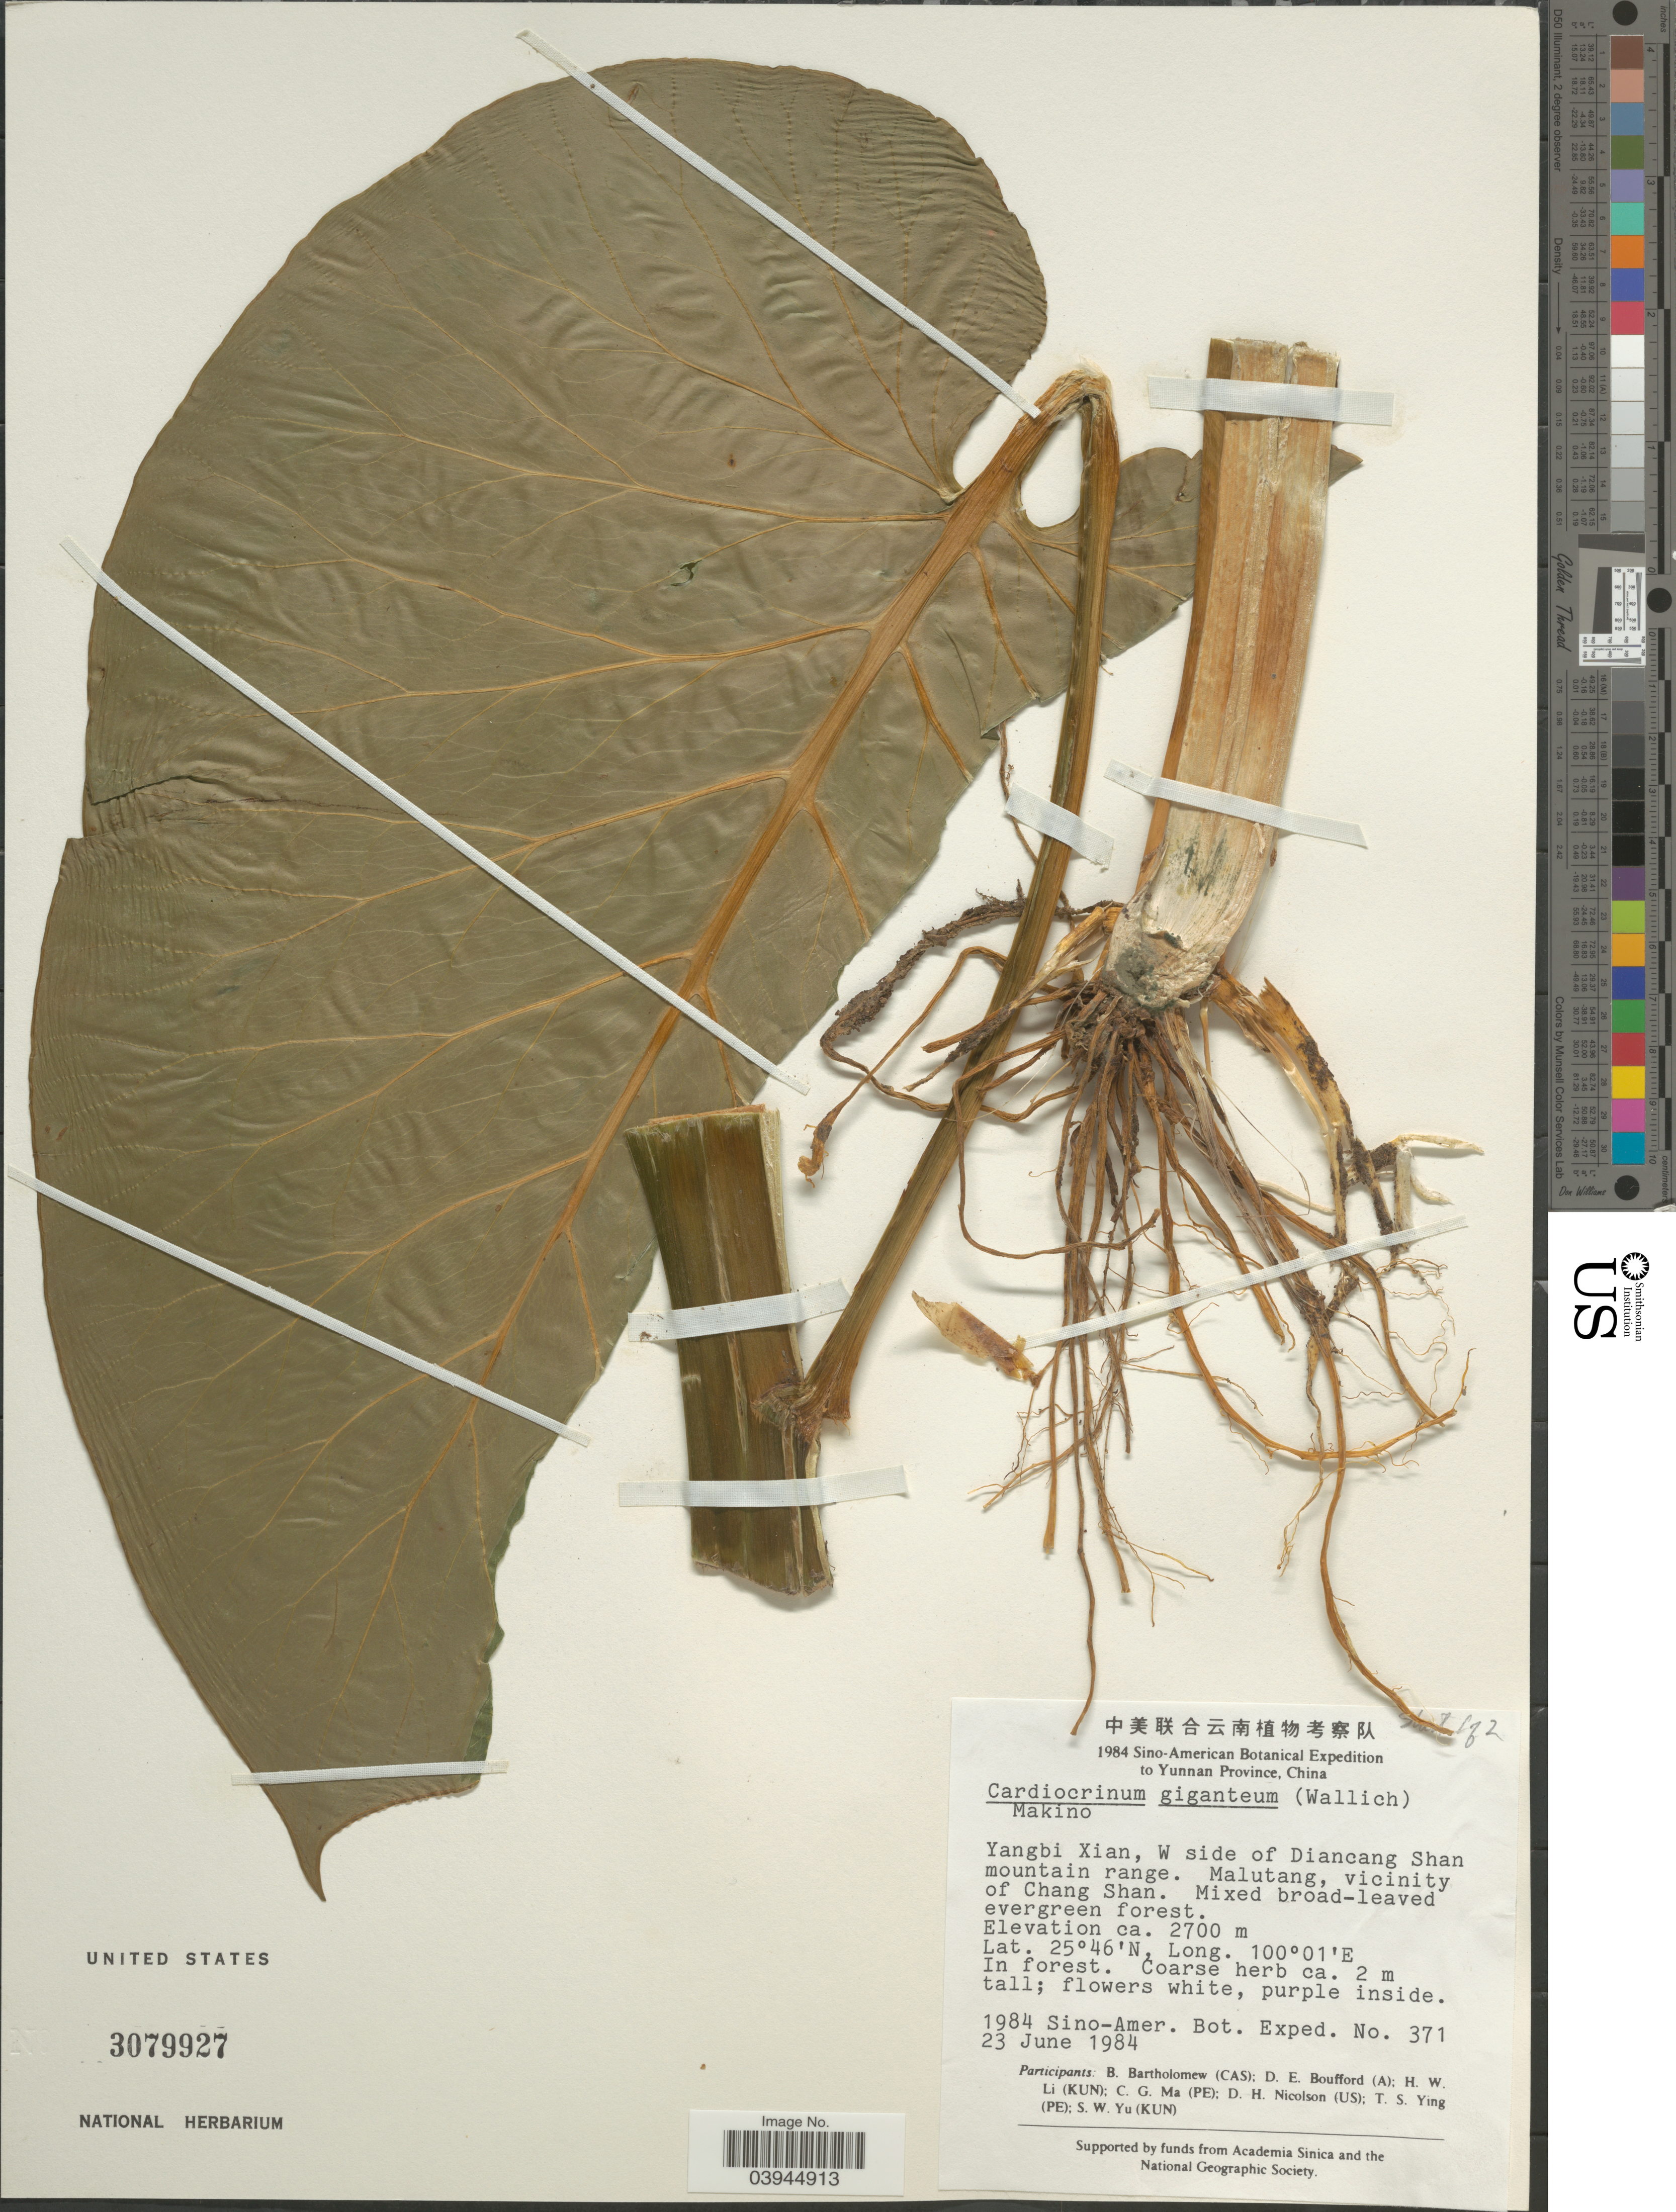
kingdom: Plantae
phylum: Tracheophyta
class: Liliopsida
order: Liliales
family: Liliaceae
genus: Cardiocrinum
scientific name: Cardiocrinum giganteum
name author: (Wall.) Makino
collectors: Sino-Amer. Bot. Exped. 1984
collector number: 371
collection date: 1984-06-23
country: China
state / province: Yunnan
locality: Yangbi Xian, W side of Diancang Shan mountain range. Malutang, vicinity of Chang Shan.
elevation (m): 2700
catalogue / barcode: US 3079927